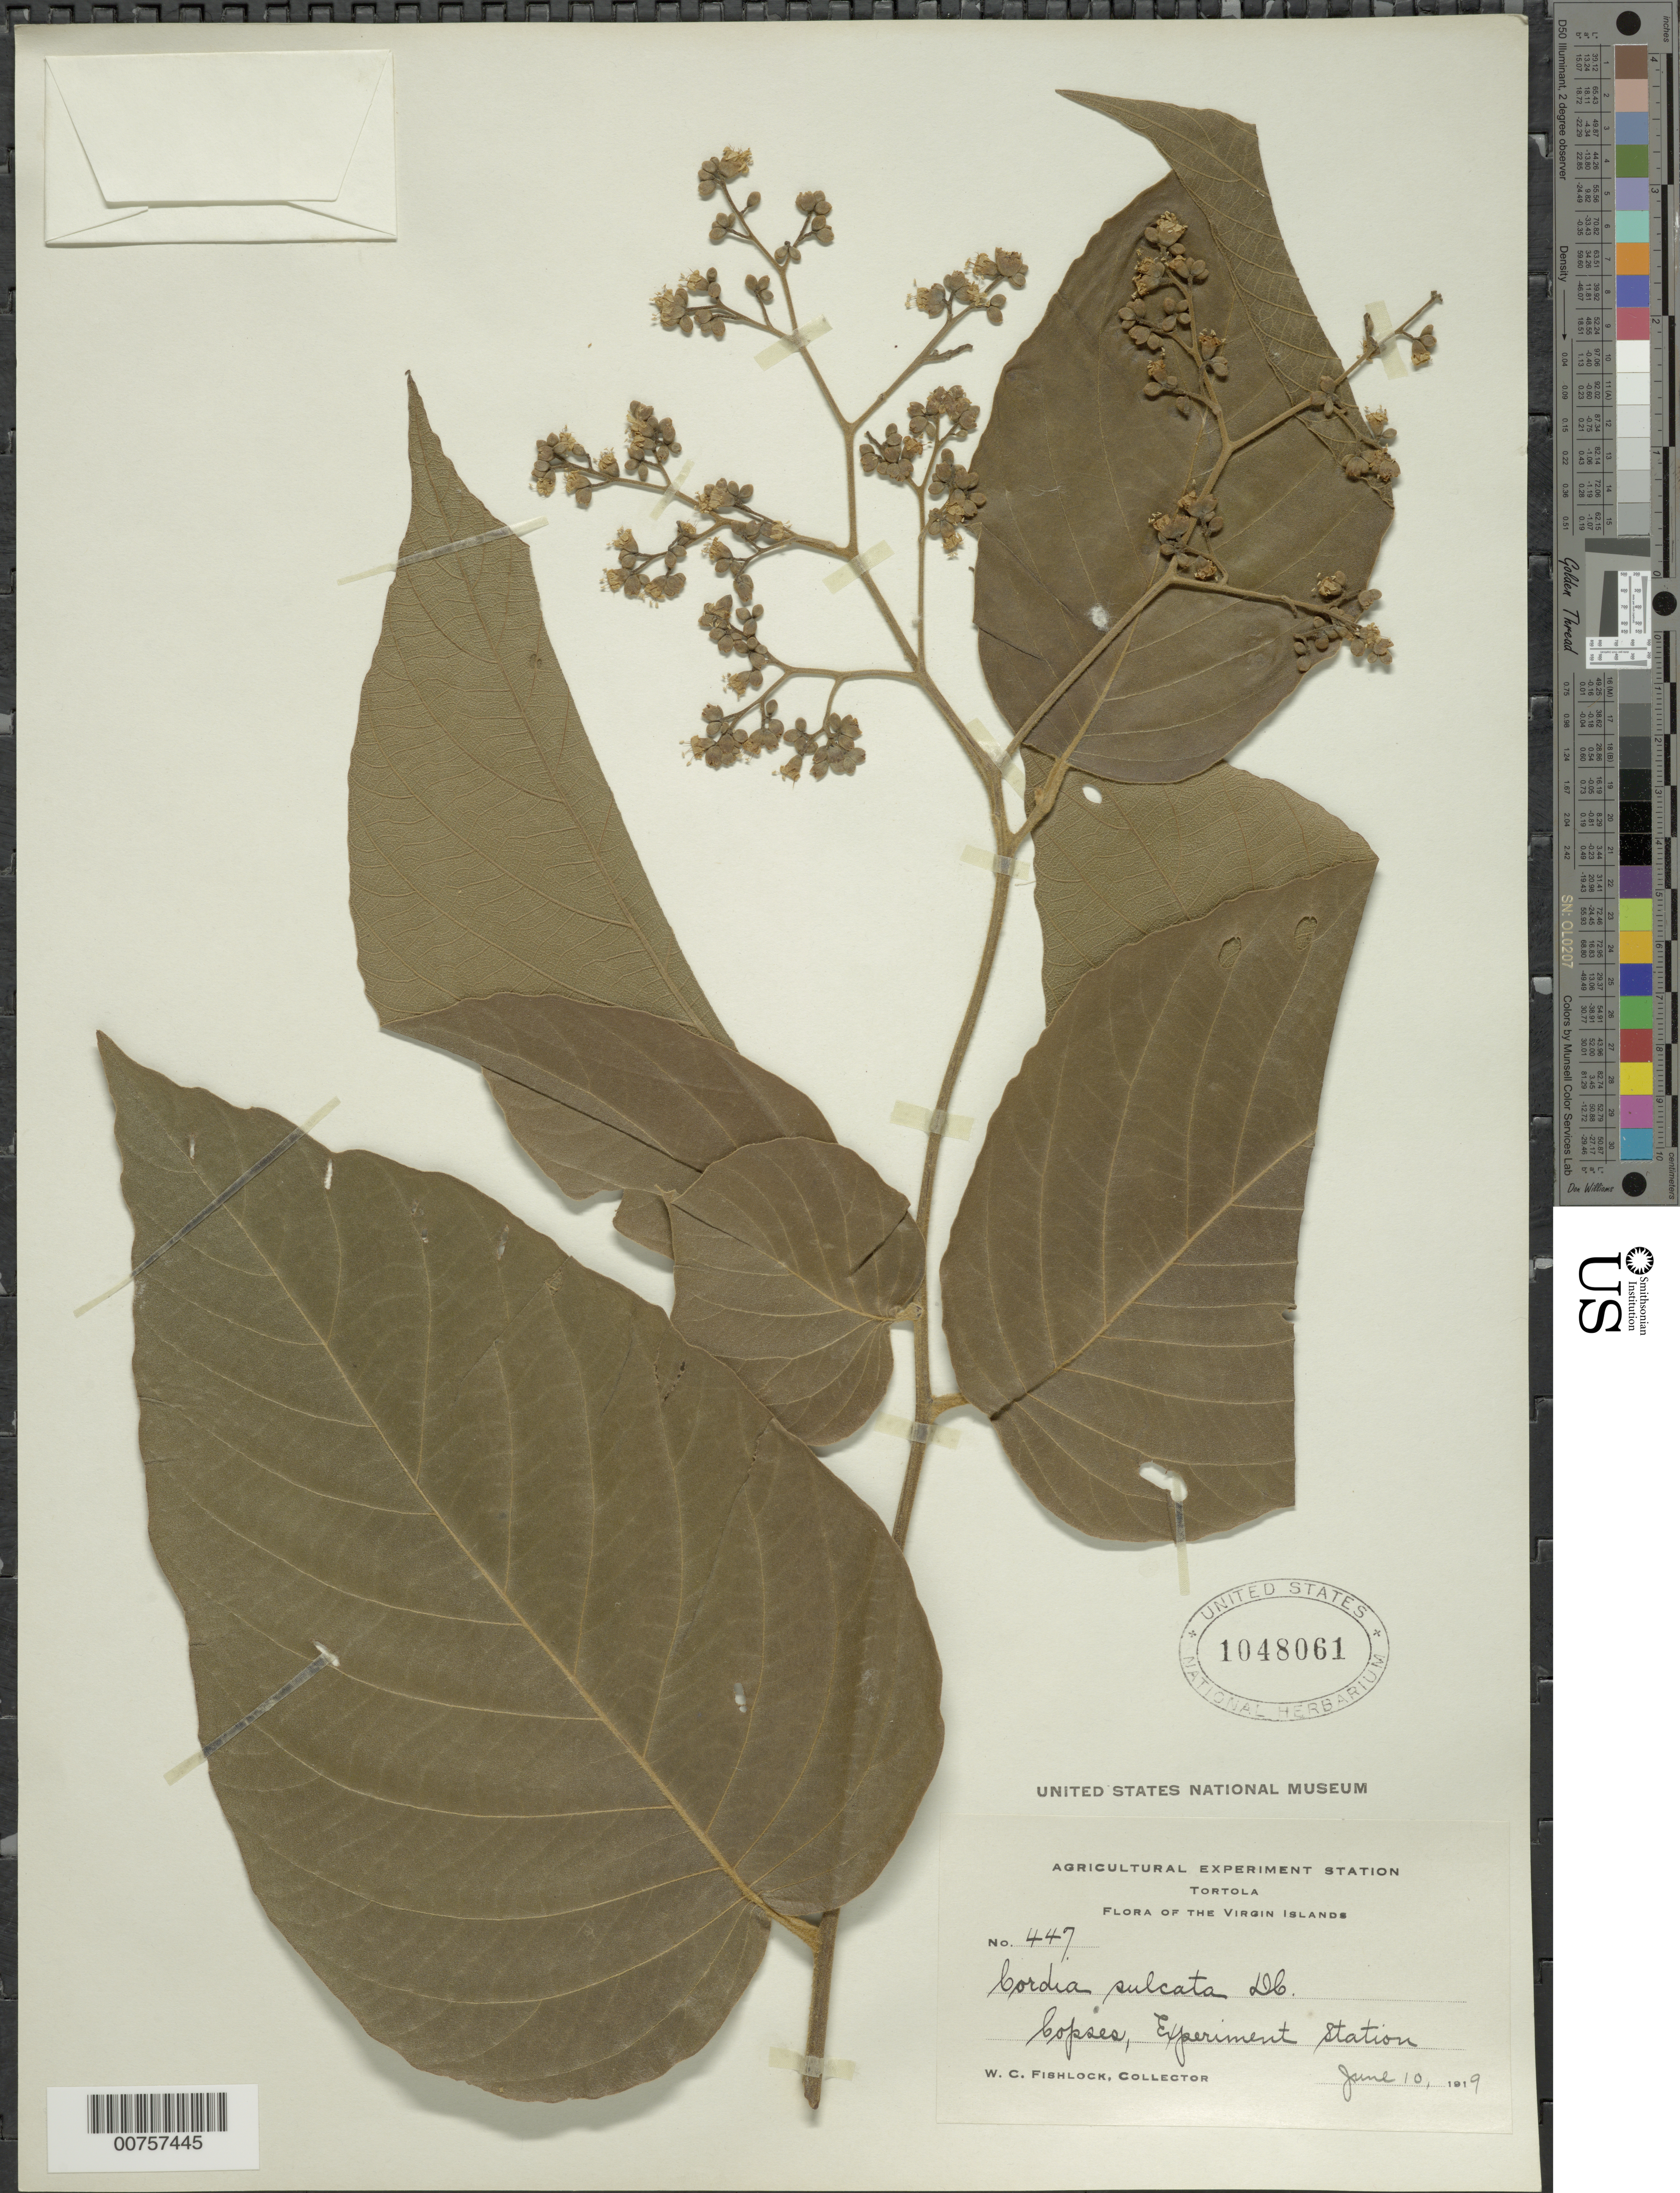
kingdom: Plantae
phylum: Tracheophyta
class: Magnoliopsida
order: Boraginales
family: Cordiaceae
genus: Cordia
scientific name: Cordia sulcata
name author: DC.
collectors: W. Fishlock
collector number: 447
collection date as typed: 10 Jun 1919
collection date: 1919-06-10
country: British Virgin Islands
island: Tortola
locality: Copses, Experiment Station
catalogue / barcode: US 1048061